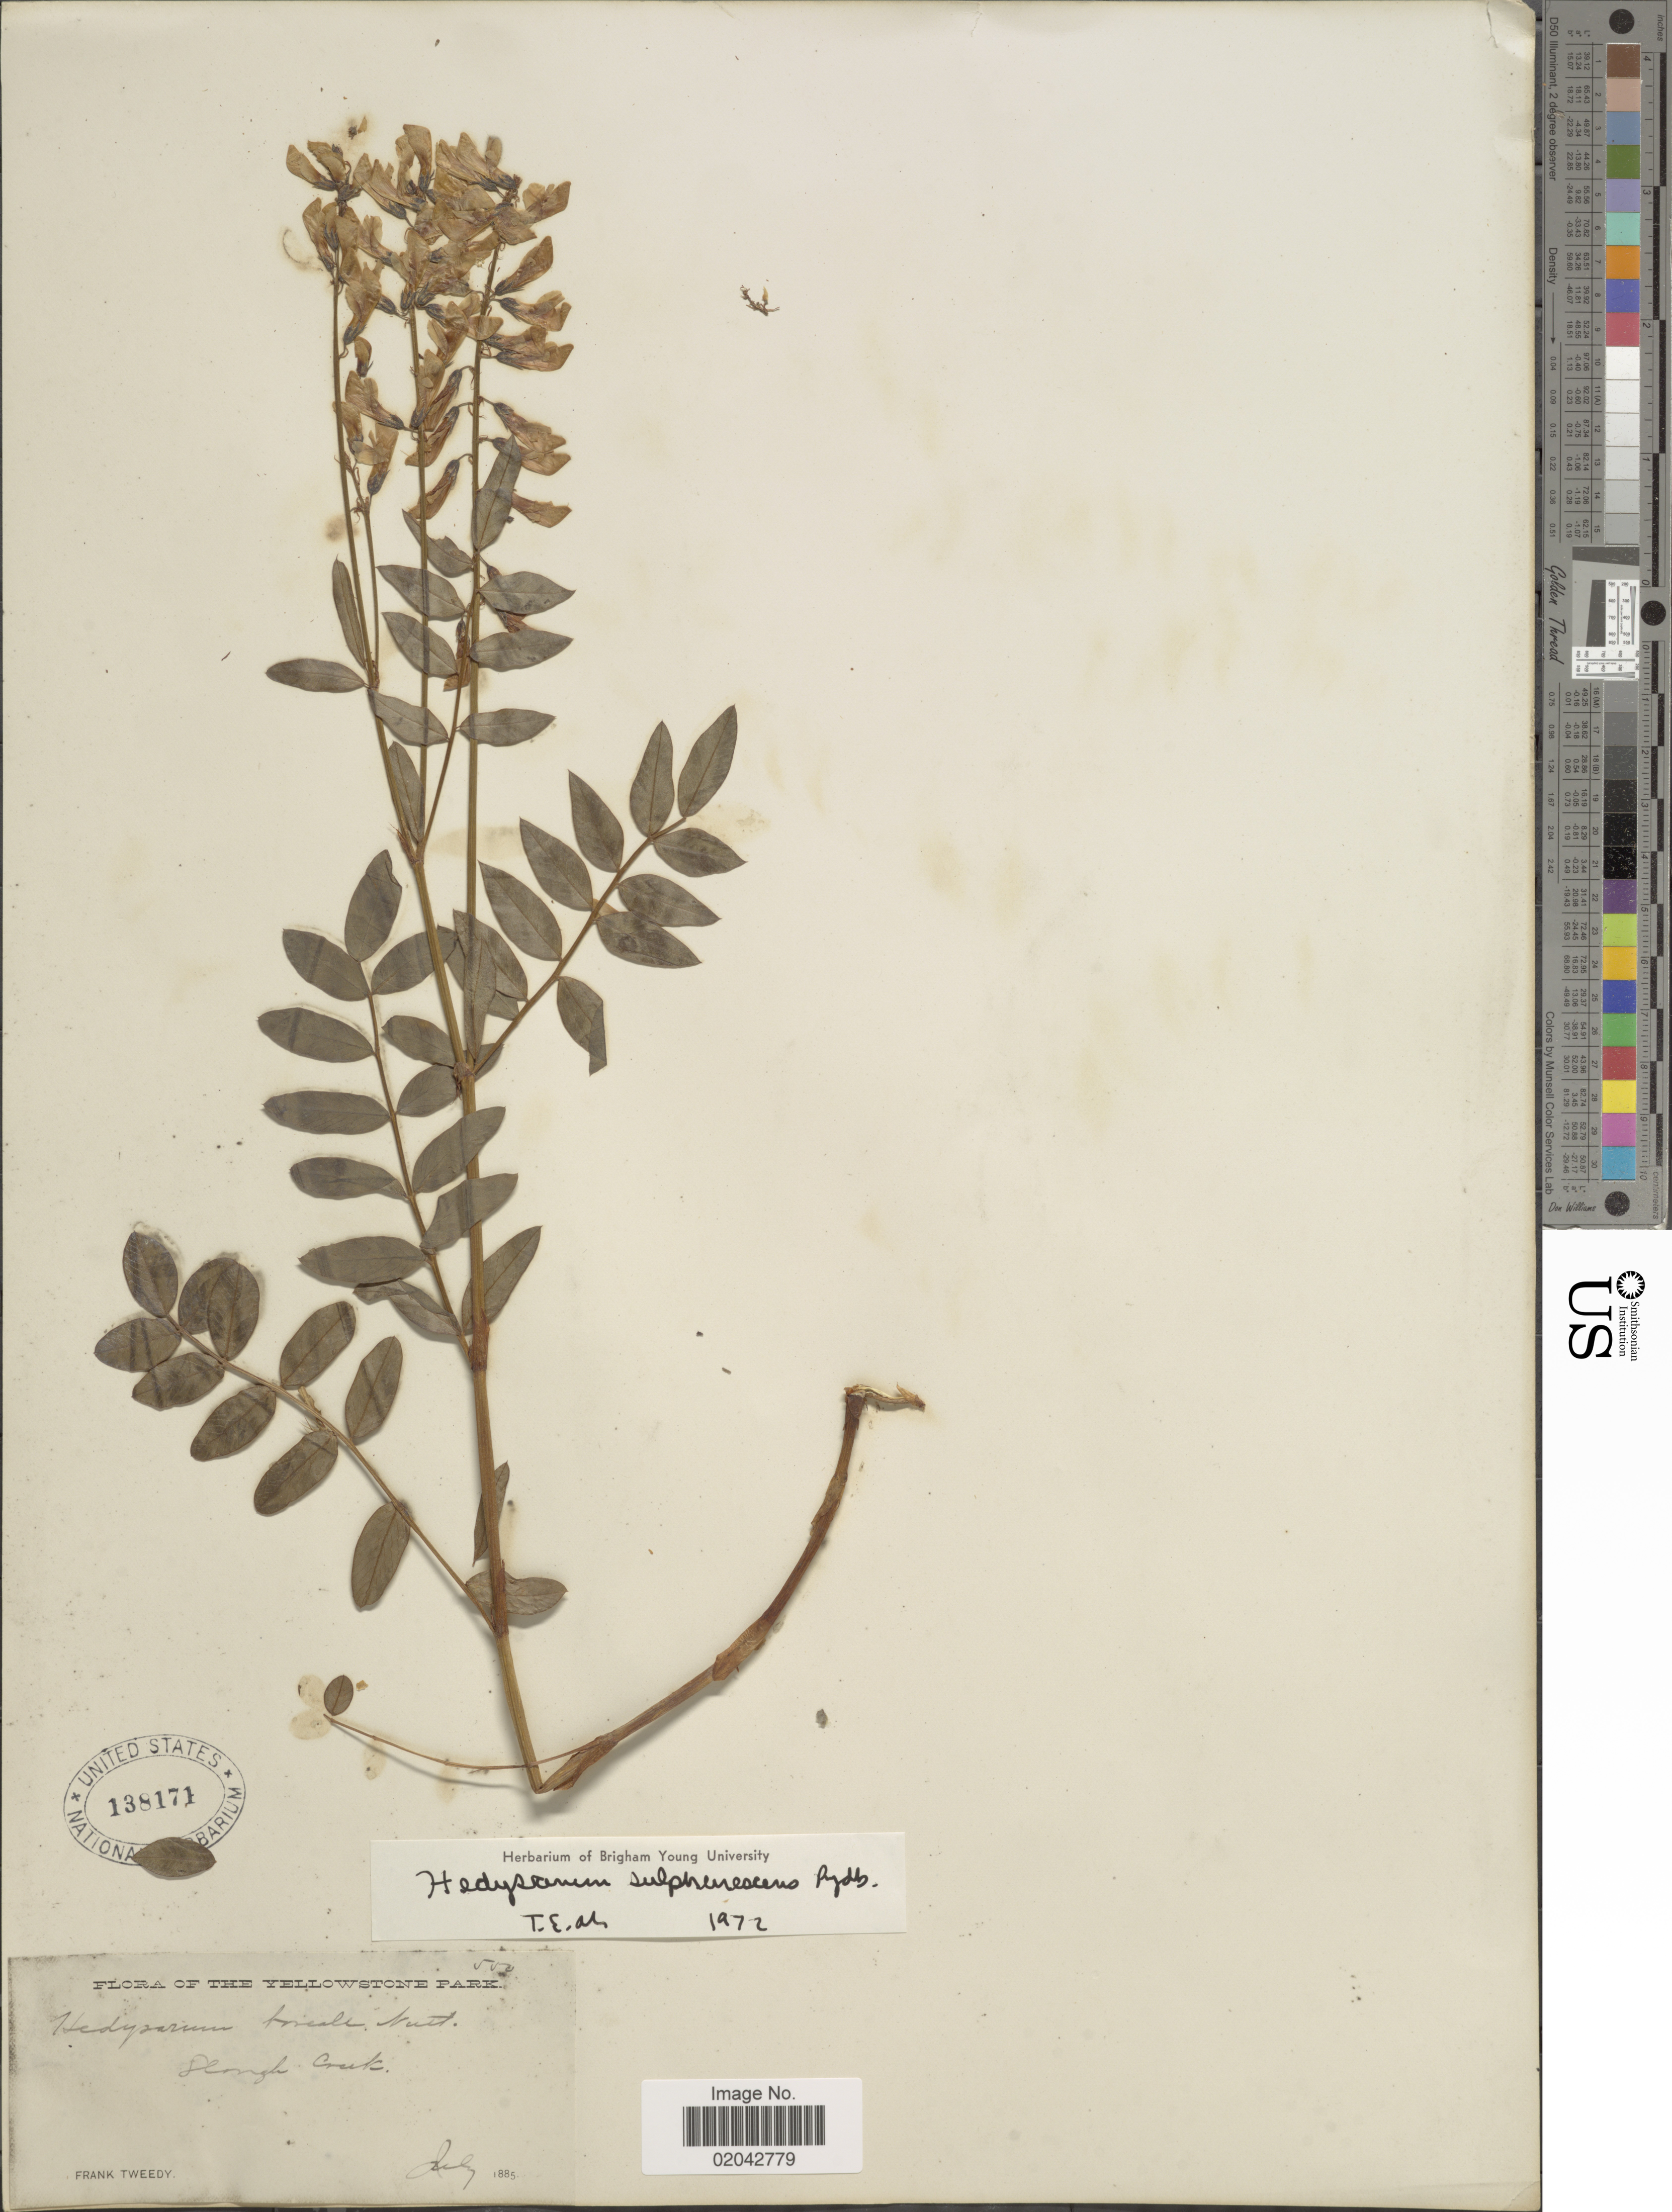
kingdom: Plantae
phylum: Tracheophyta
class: Magnoliopsida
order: Fabales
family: Fabaceae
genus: Hedysarum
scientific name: Hedysarum sulphurescens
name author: Rydb.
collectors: F. Tweedy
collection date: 1885-07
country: United States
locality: Yellowstone Park, Slough Creek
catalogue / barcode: US 138171